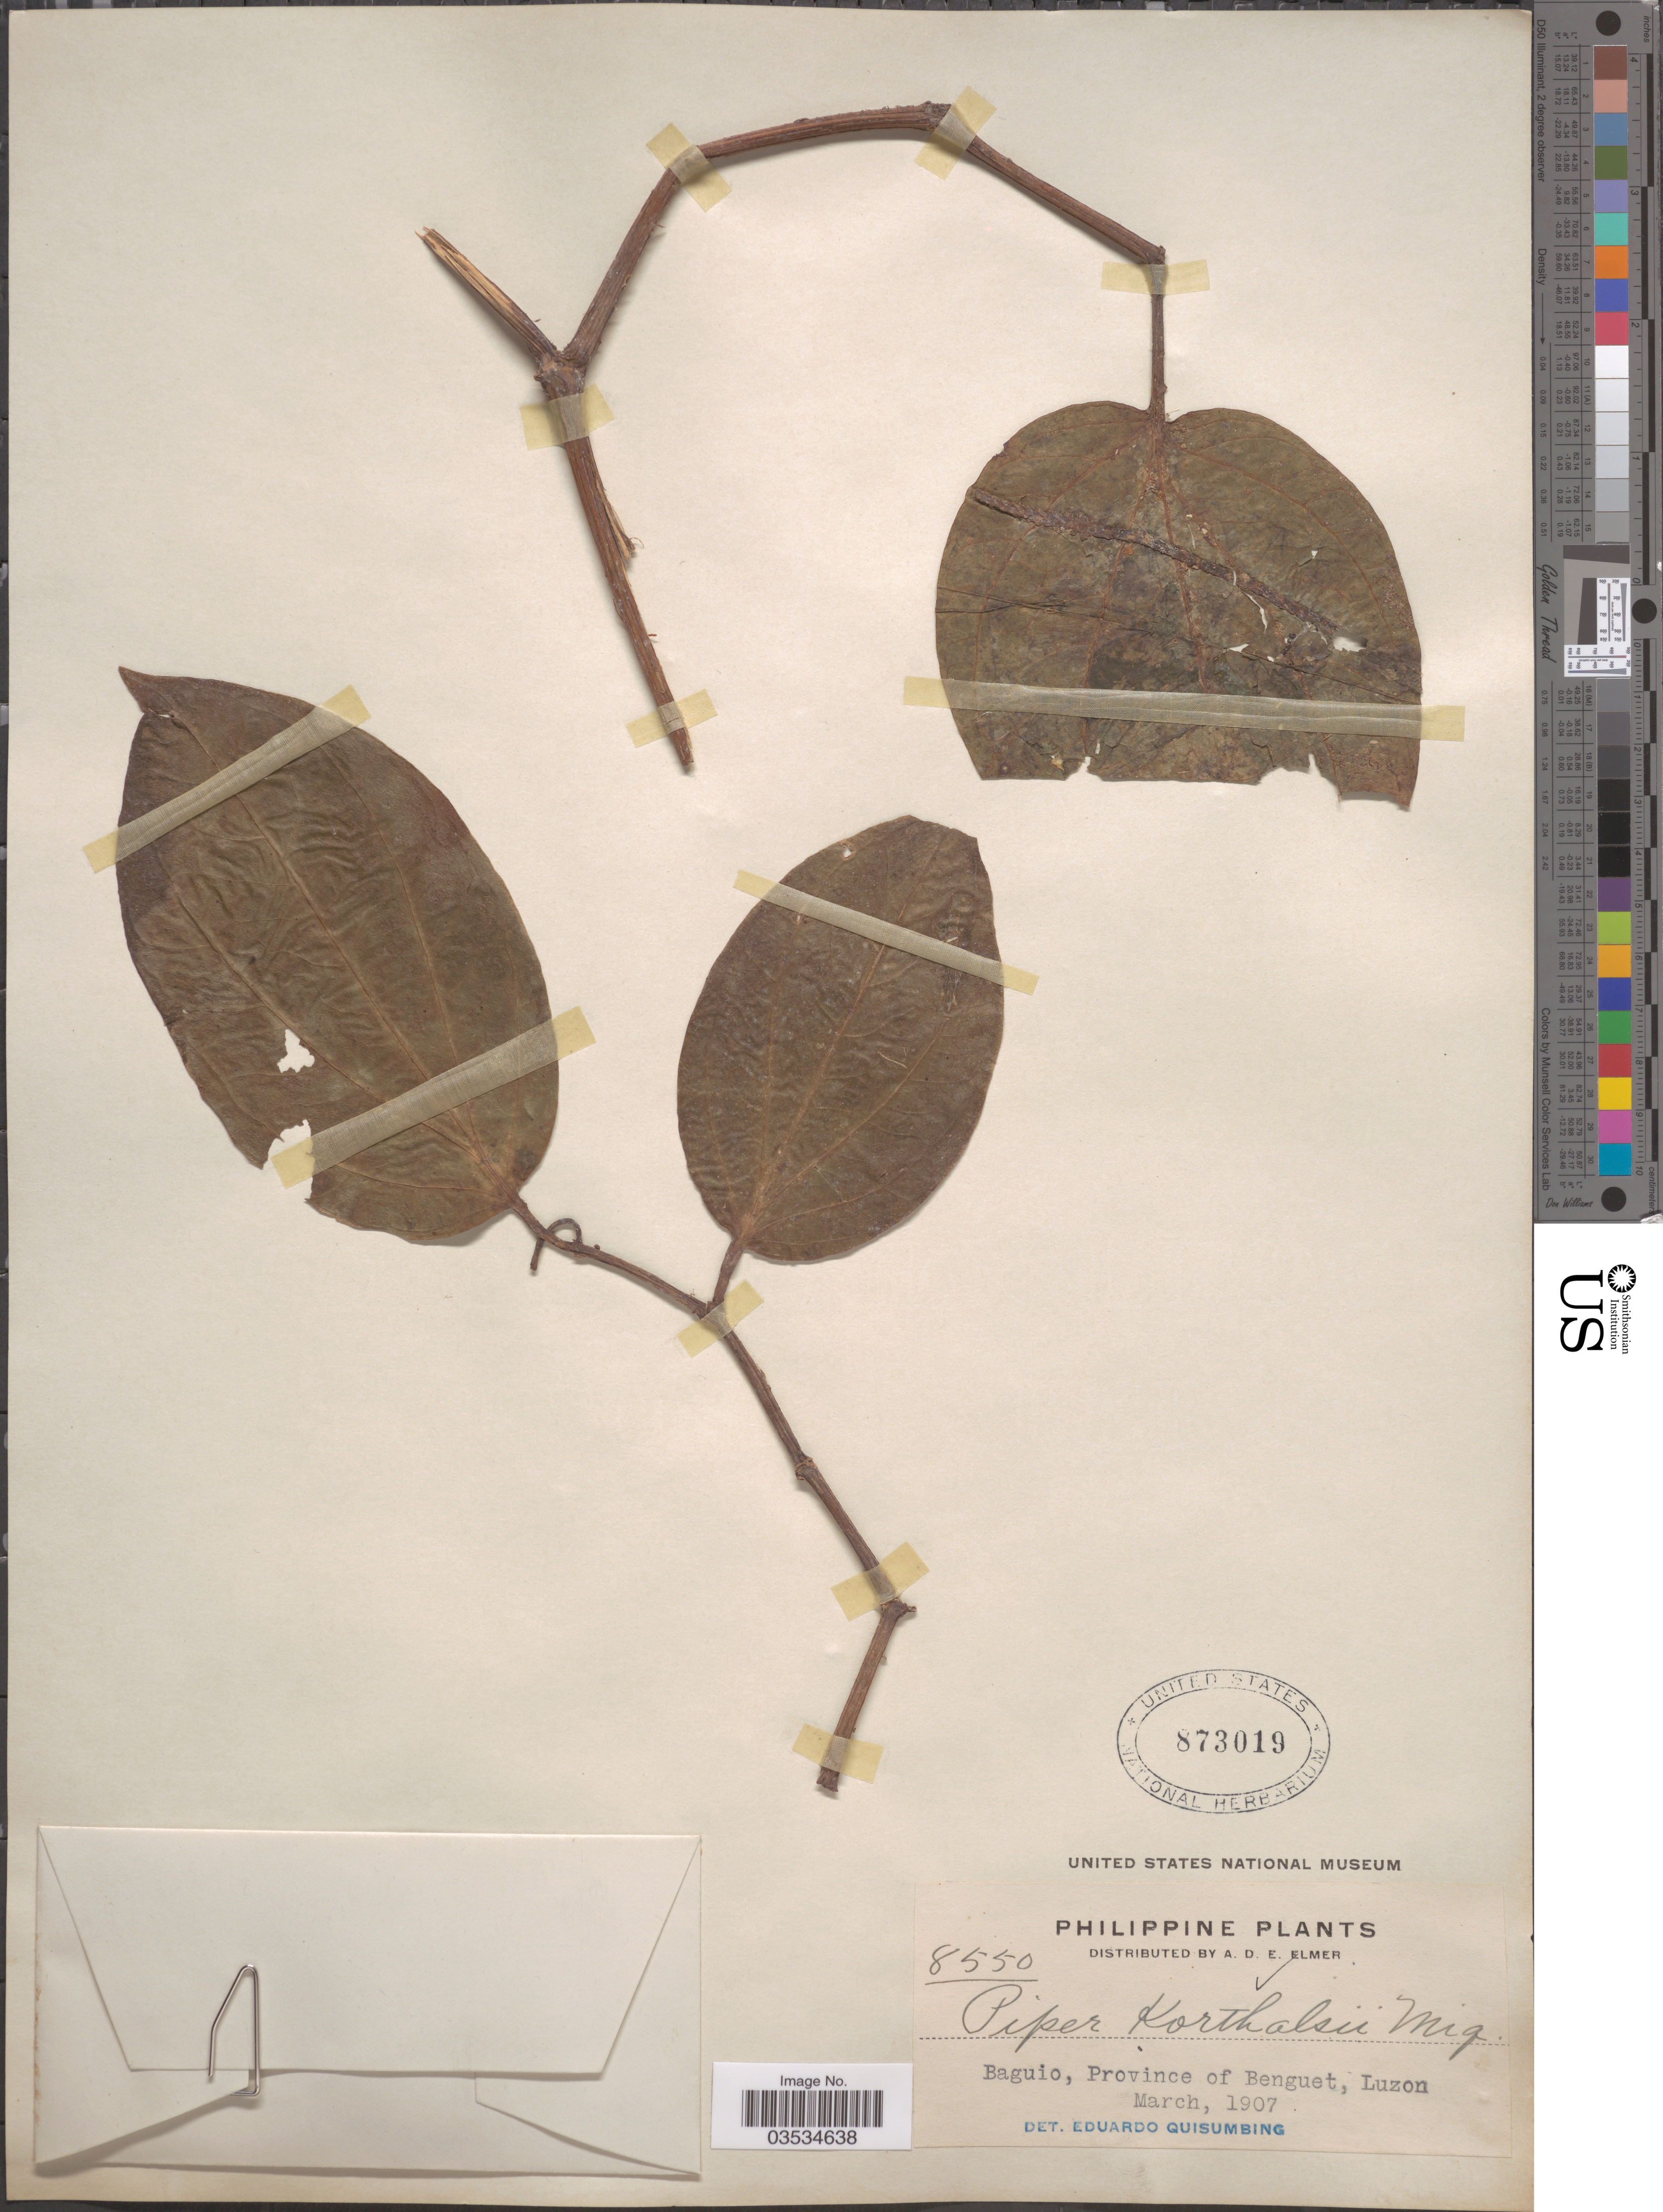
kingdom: Plantae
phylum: Tracheophyta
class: Magnoliopsida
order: Piperales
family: Piperaceae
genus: Piper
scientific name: Piper korthalsii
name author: Blume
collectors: A. D. E. Elmer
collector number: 8550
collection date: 1907-03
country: Philippines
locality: Baguio, Province of Benguet, Luzon.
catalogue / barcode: US 873019